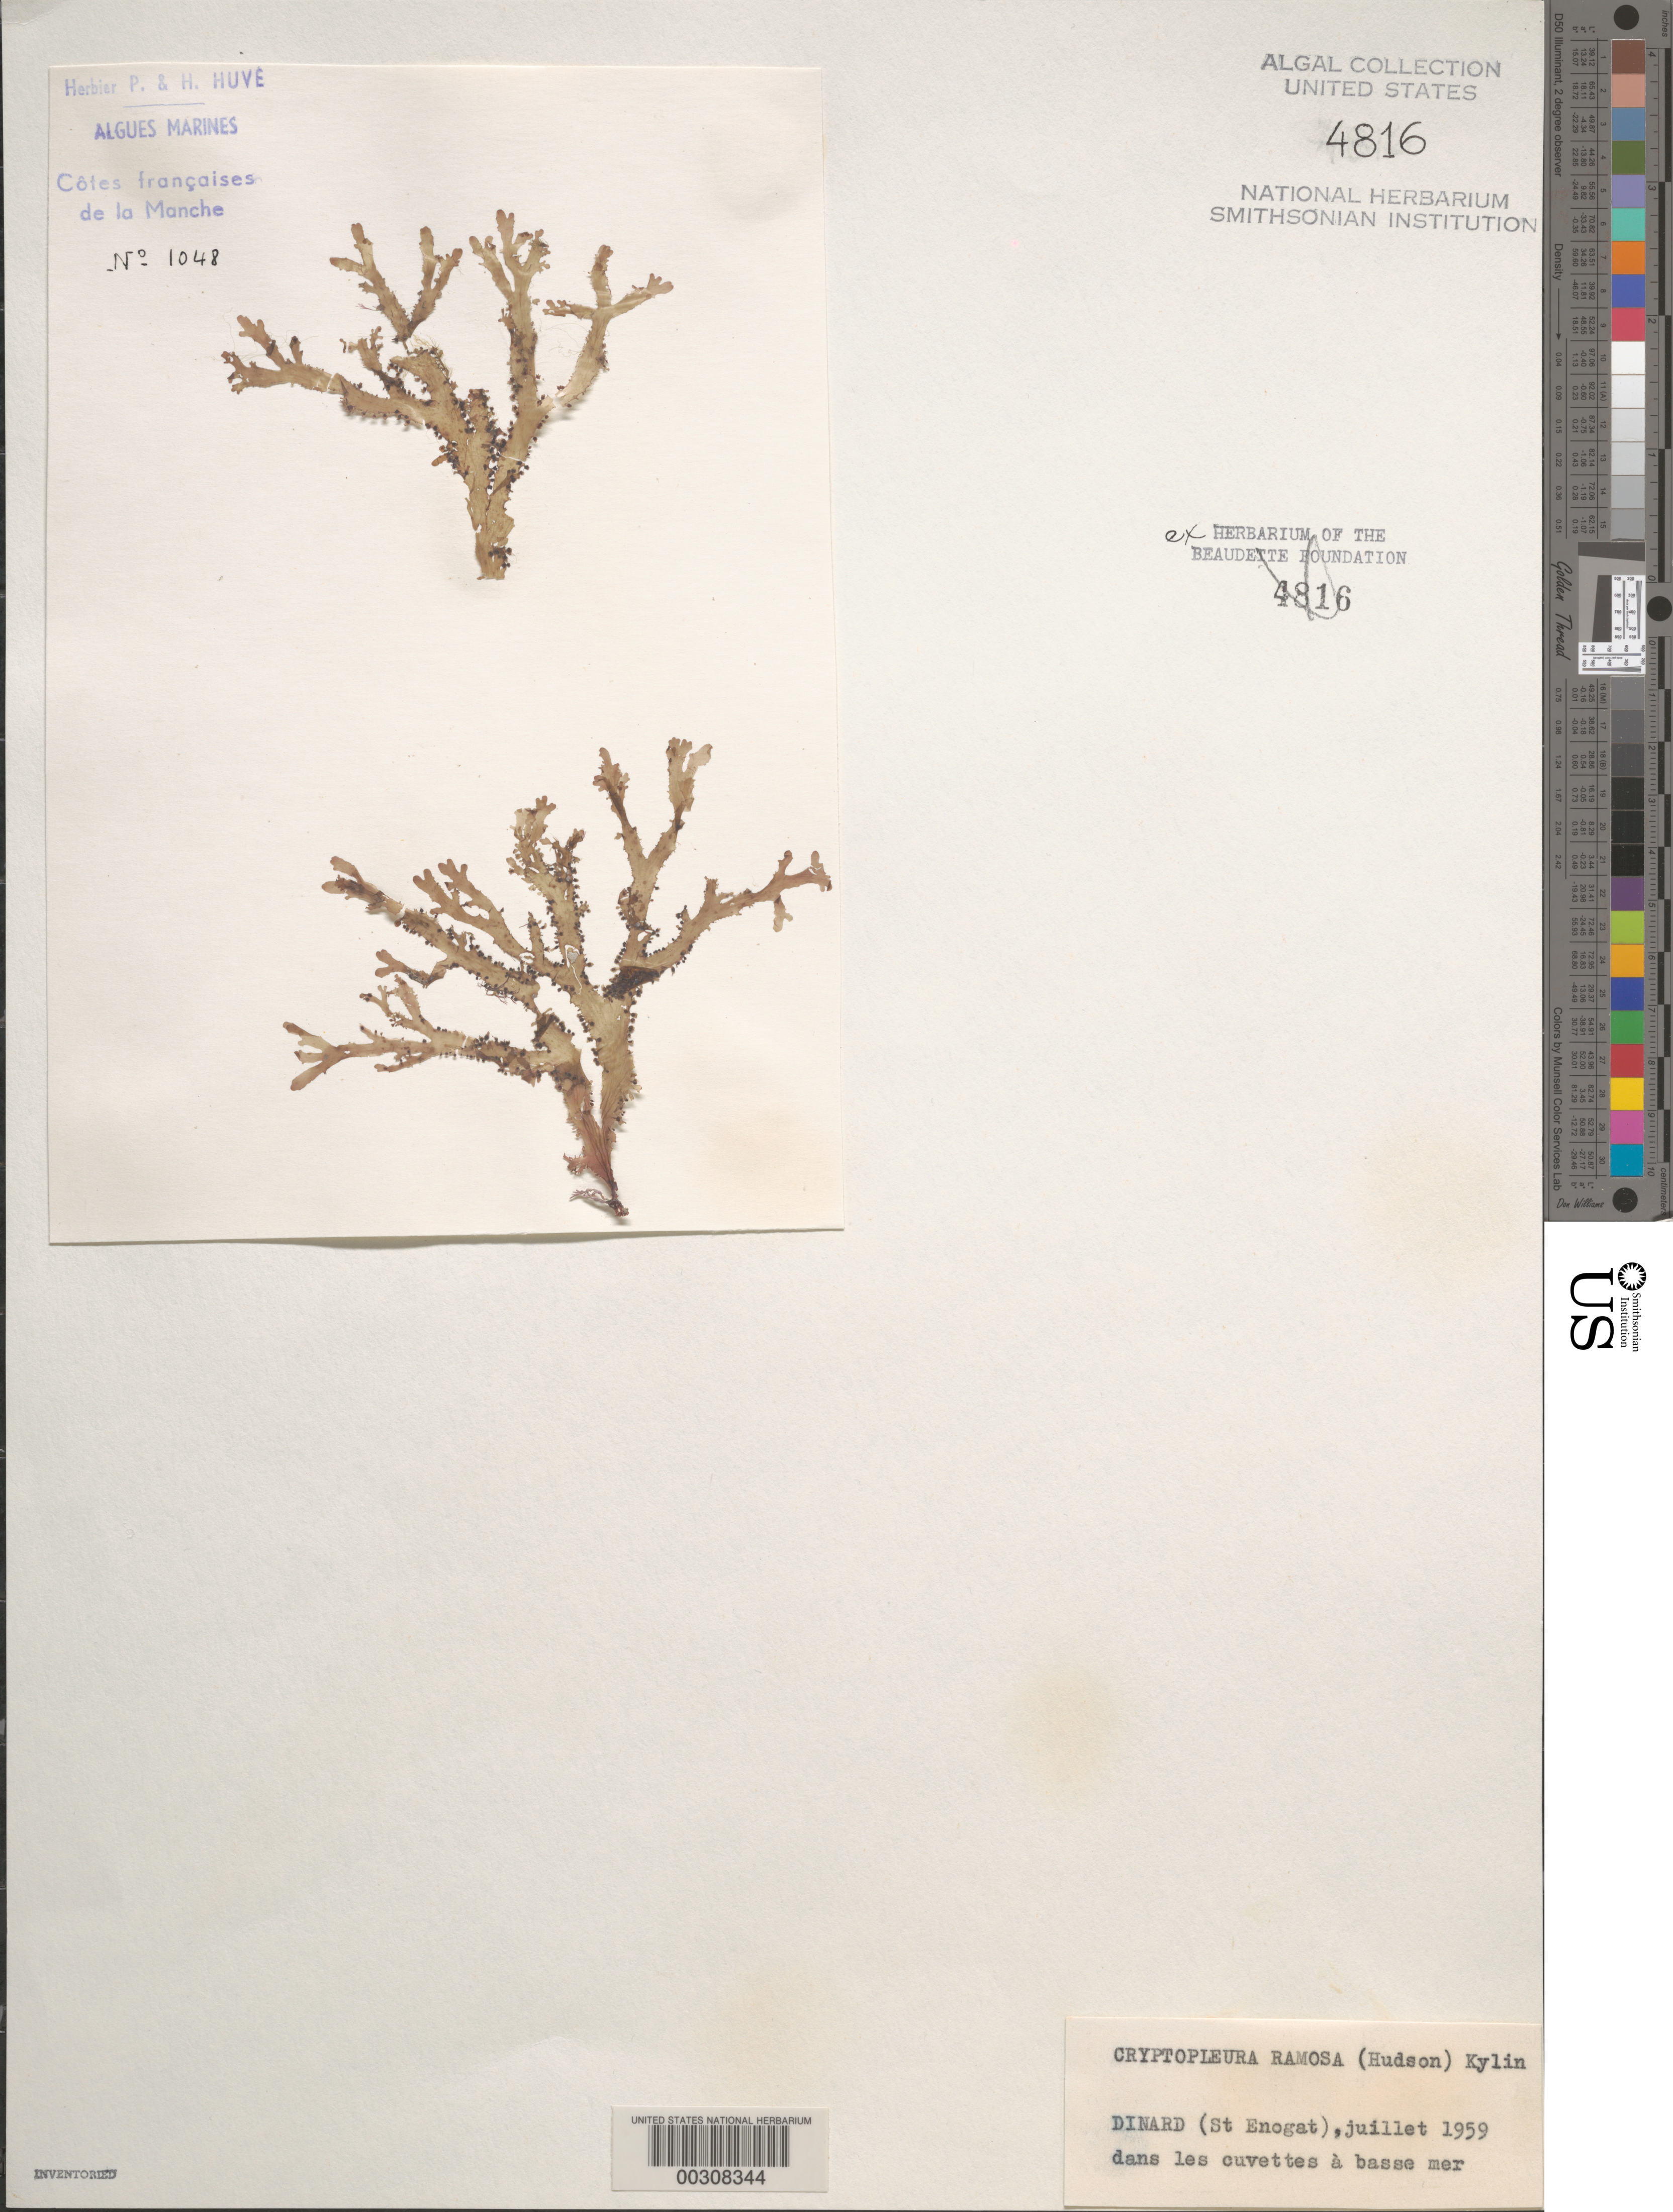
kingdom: Plantae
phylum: Rhodophyta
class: Florideophyceae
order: Ceramiales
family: Delesseriaceae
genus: Cryptopleura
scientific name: Cryptopleura ramosa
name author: (Huds.) L.M. Newton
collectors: P. Huve & H. Huve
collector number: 1048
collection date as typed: Jul 1959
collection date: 1959-07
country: France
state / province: Normandie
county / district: Manche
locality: Dinard, st. enogat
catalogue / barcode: US 4816